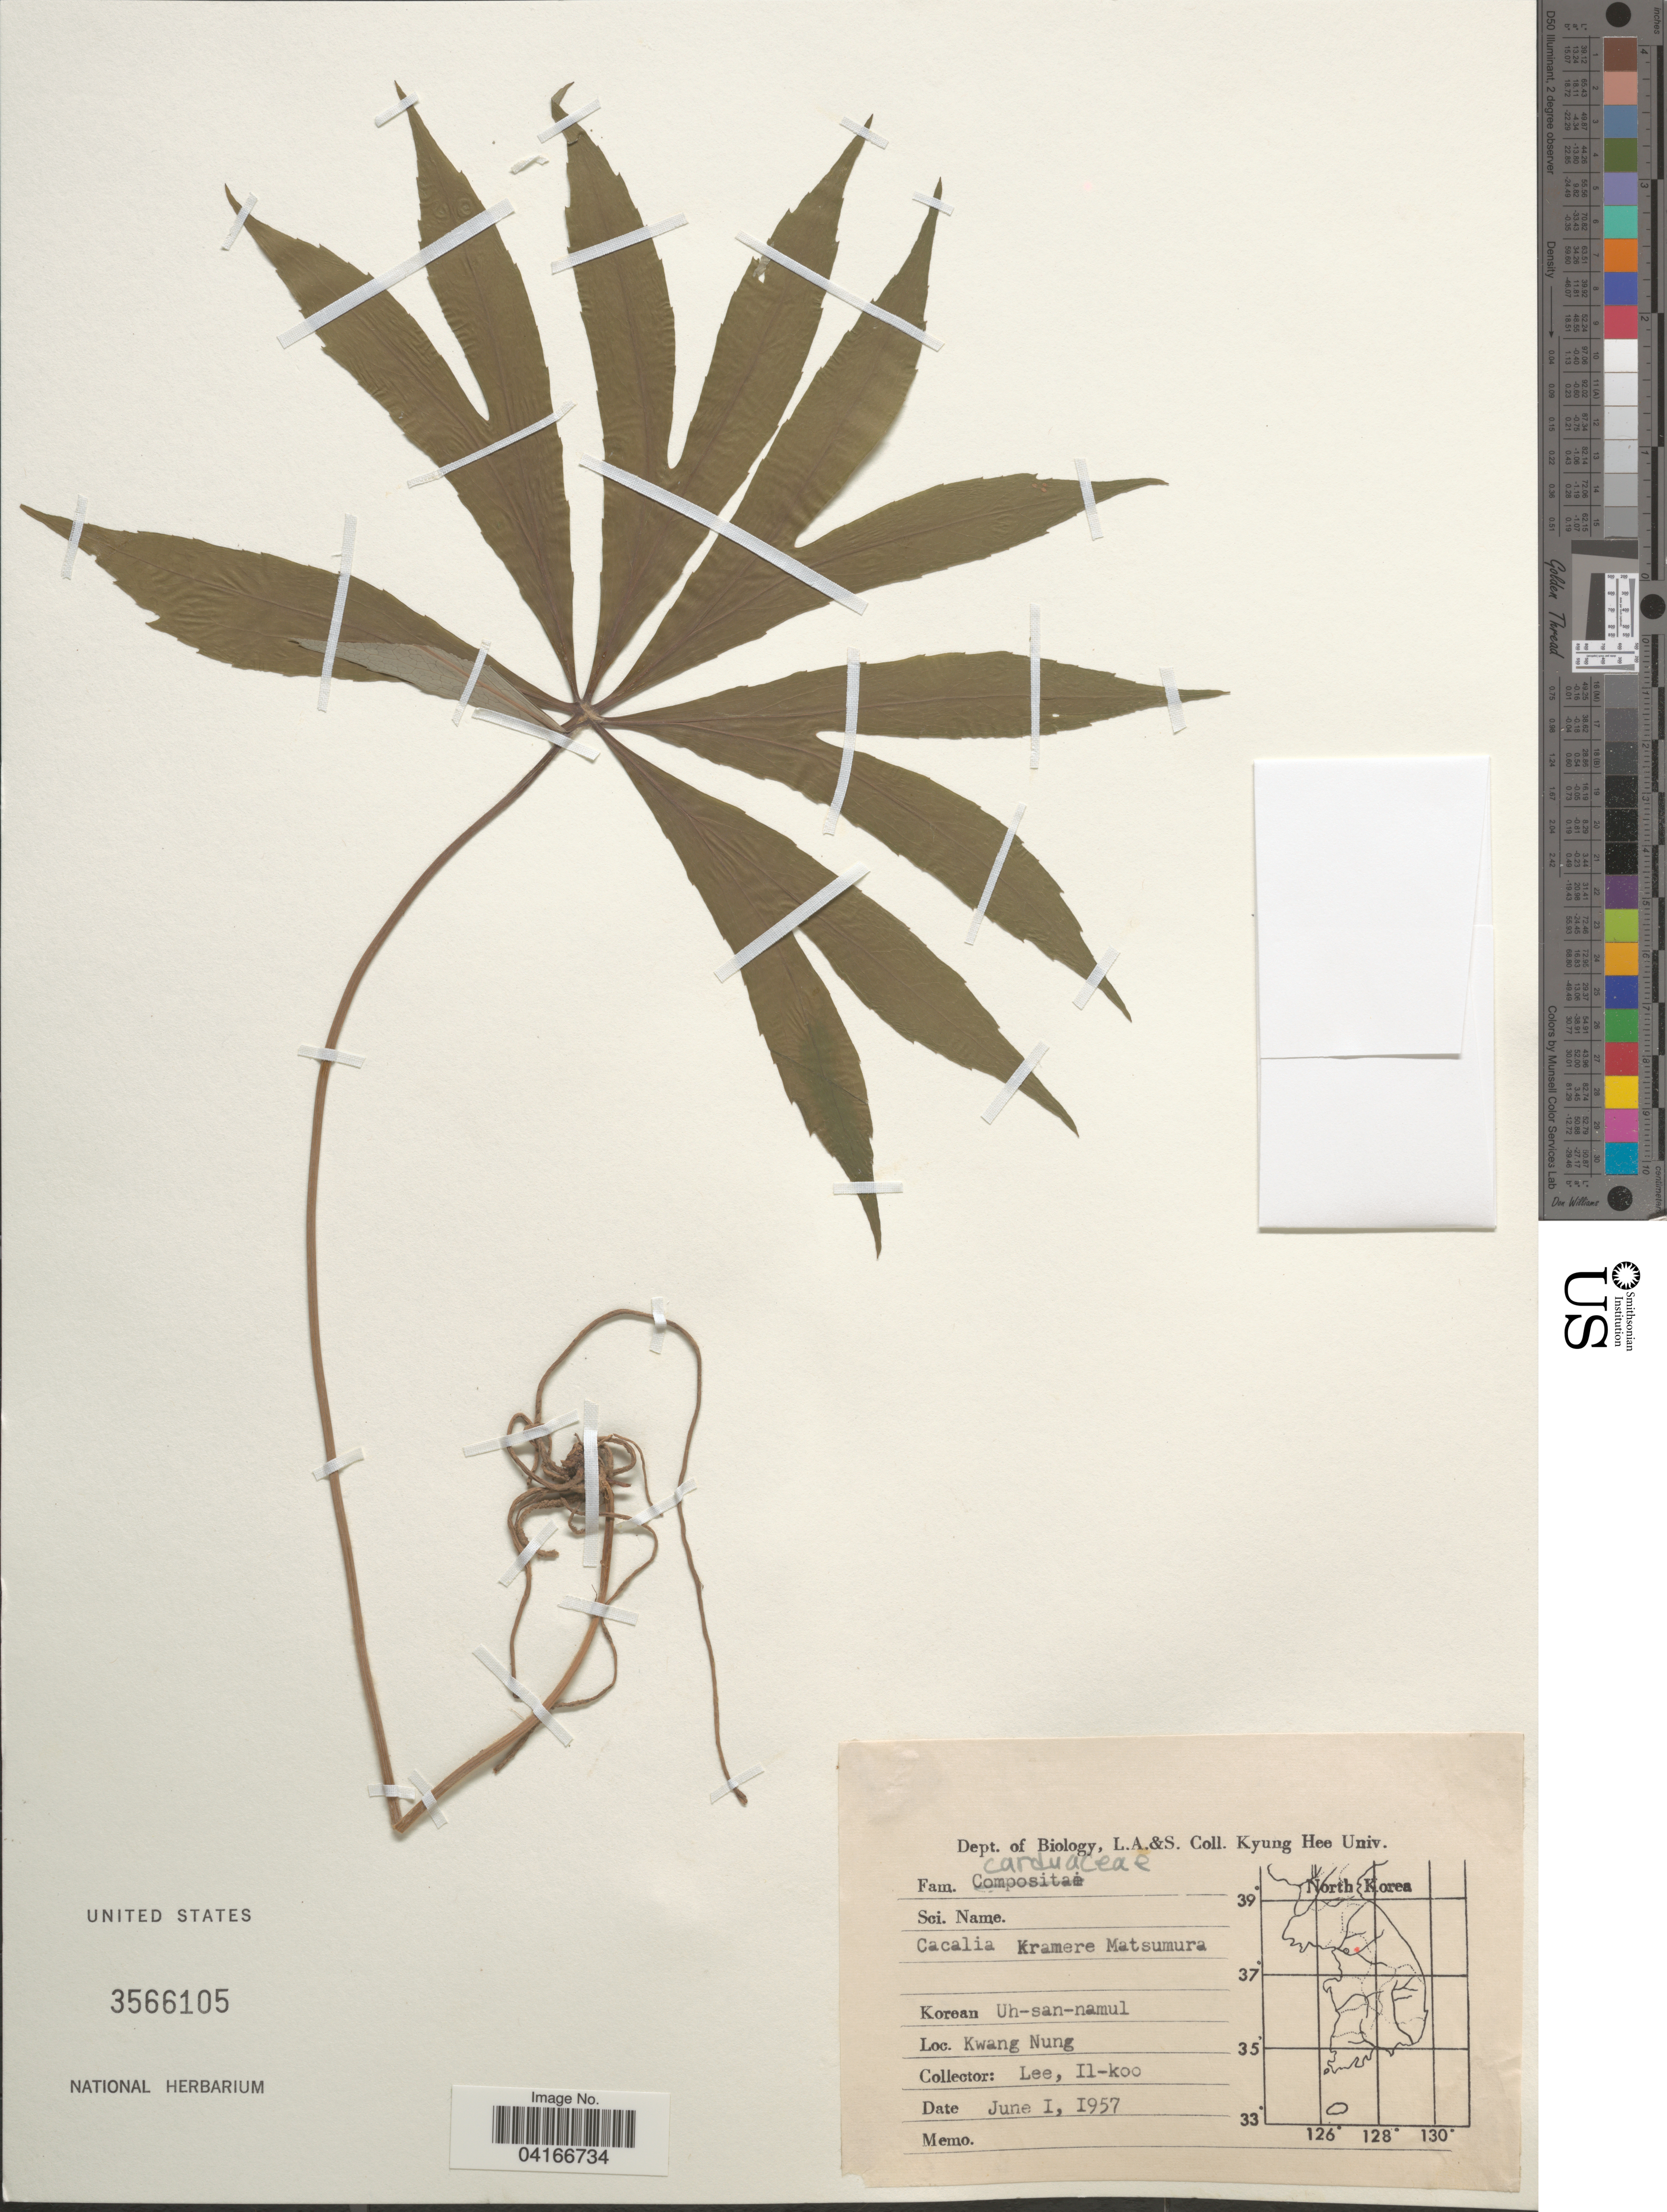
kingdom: Plantae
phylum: Tracheophyta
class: Magnoliopsida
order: Asterales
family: Asteraceae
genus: Cacalia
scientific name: Cacalia krameri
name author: (Franch. & Sav.) Matsum.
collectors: I. Lee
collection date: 1957-06-01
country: North Korea / South Korea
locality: Kwang Nung.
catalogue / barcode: US 3566105